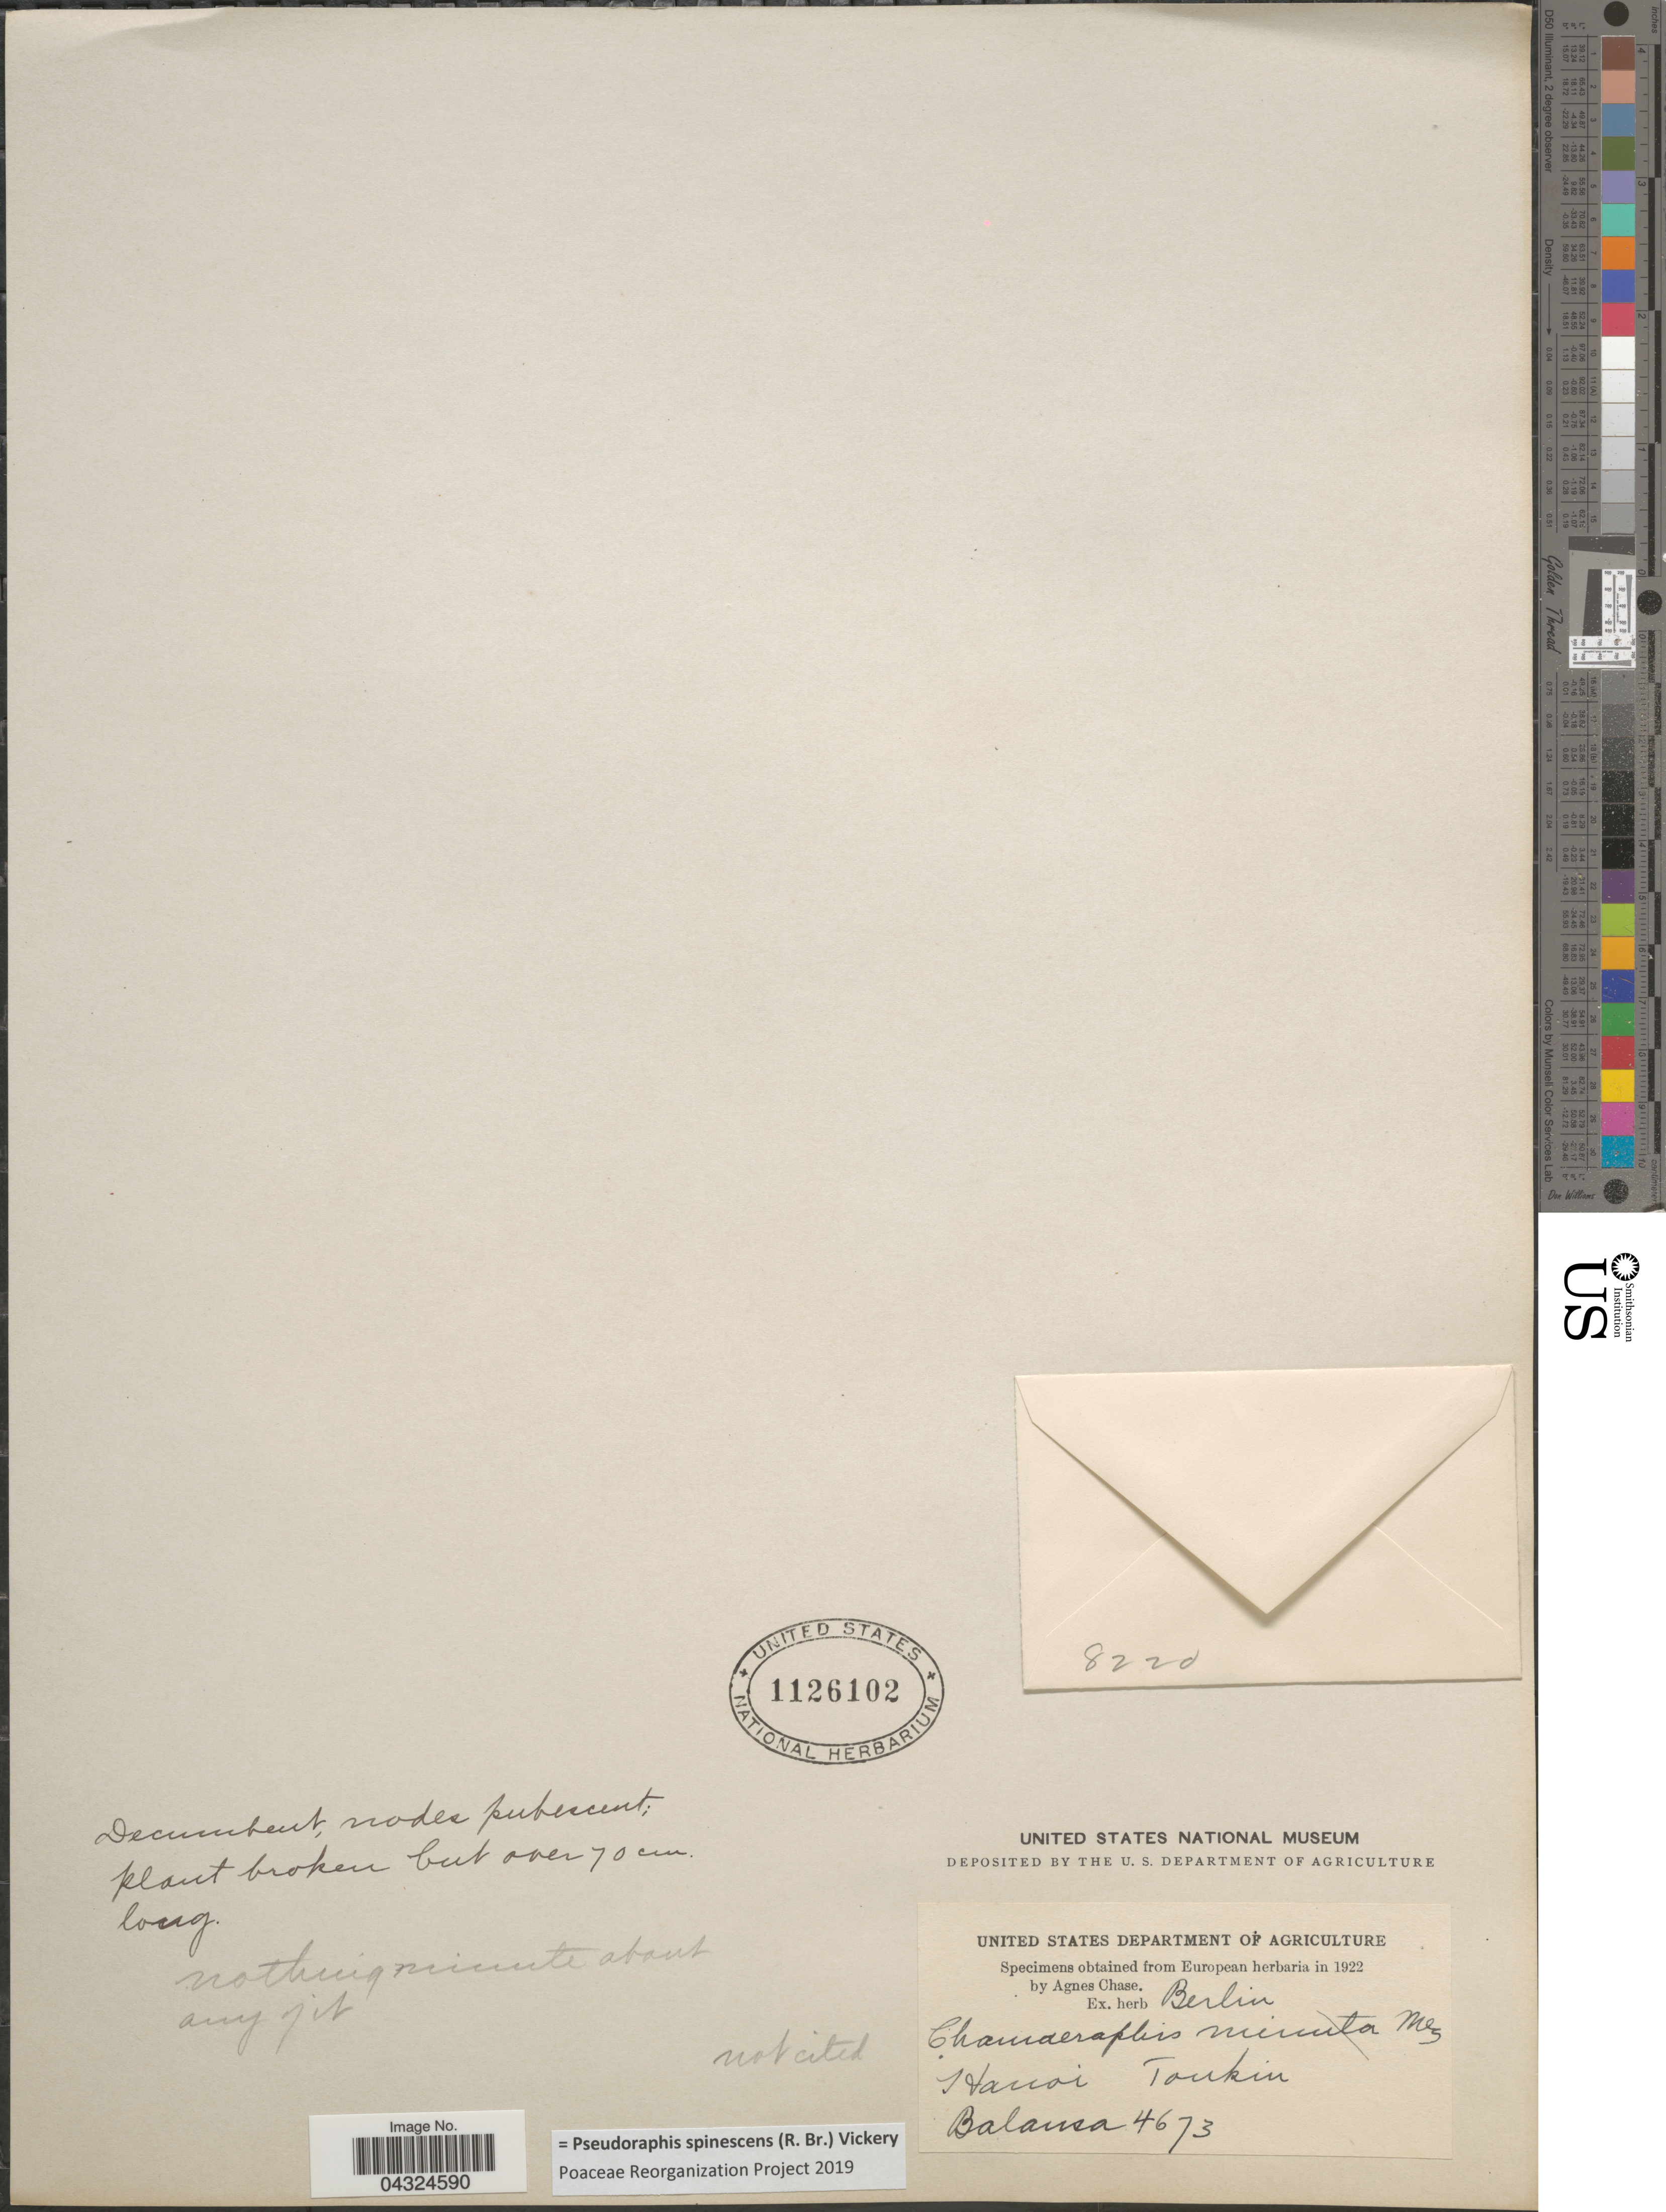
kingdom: Plantae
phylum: Tracheophyta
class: Liliopsida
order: Poales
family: Poaceae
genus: Pseudoraphis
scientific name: Pseudoraphis spinescens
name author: (R. Br.) Vickery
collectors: -. Balansa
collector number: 4673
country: Vietnam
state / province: Ha Noi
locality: Hanoi. Tonkin.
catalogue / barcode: US 1126102